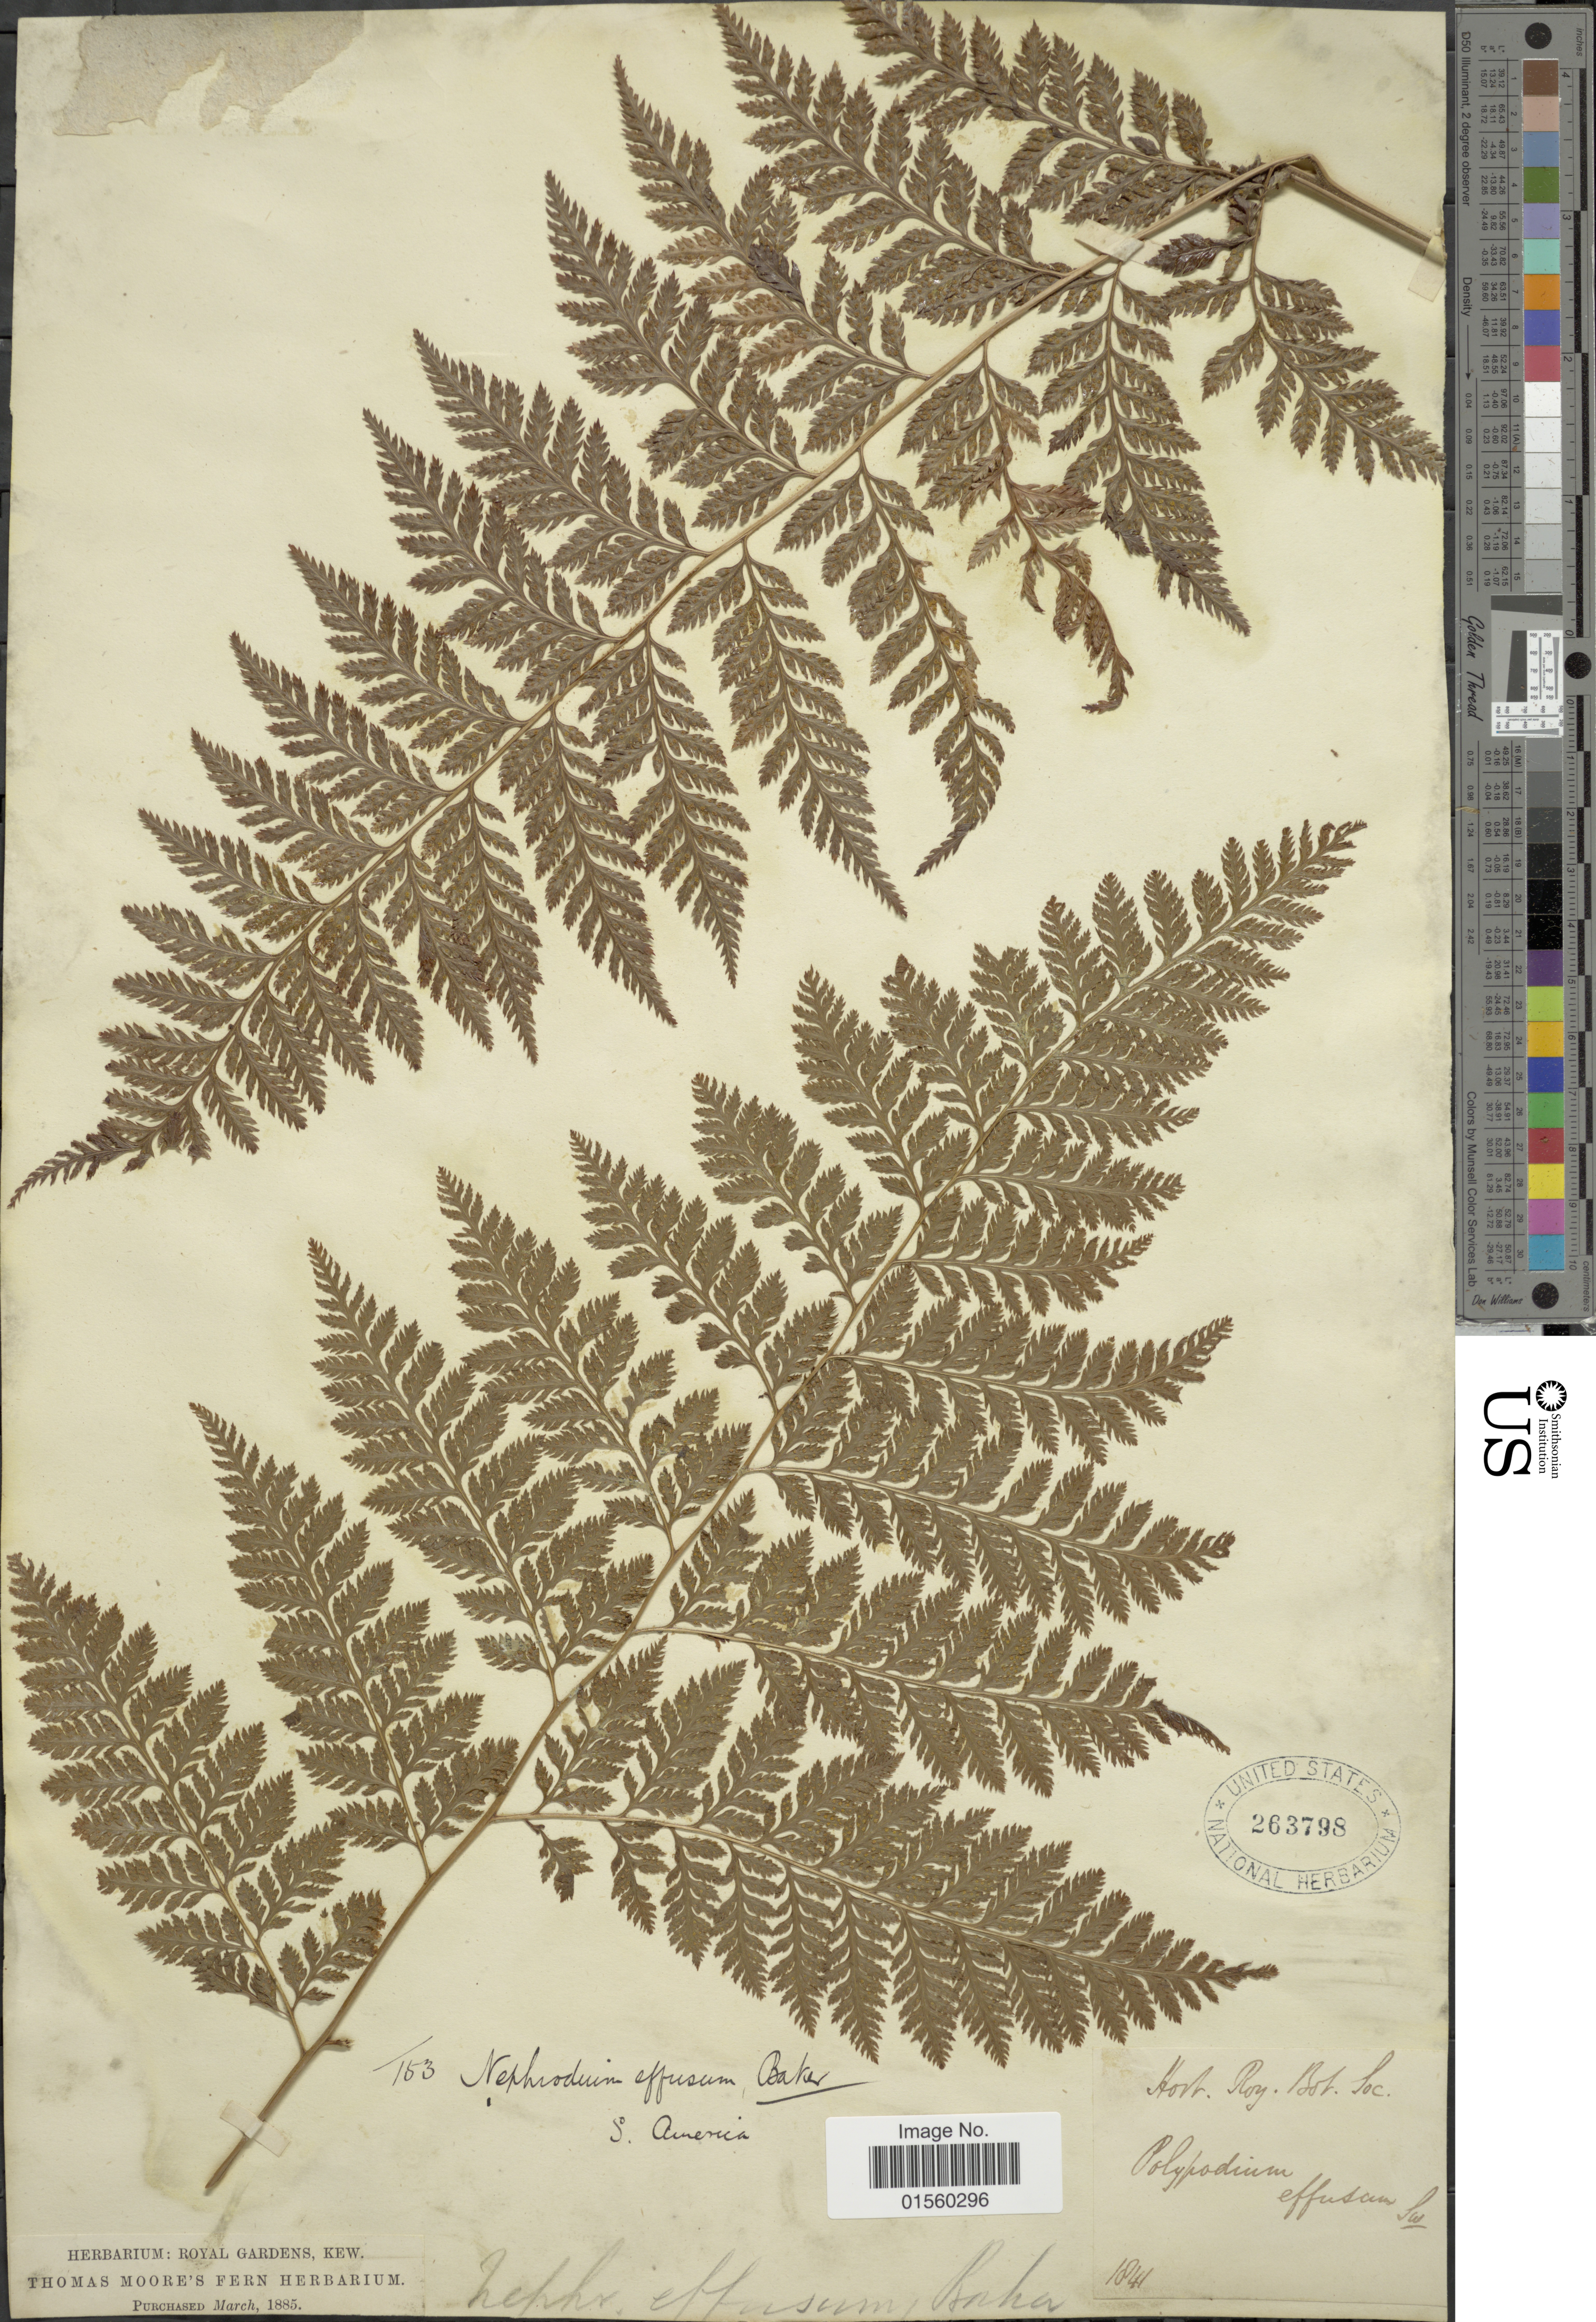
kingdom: Plantae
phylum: Tracheophyta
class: Polypodiopsida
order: Polypodiales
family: Dryopteridaceae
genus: Parapolystichum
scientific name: Parapolystichum effusum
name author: (Sw.) Ching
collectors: Royal Botanic Garden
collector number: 153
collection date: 1841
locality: S. America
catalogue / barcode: US 263798